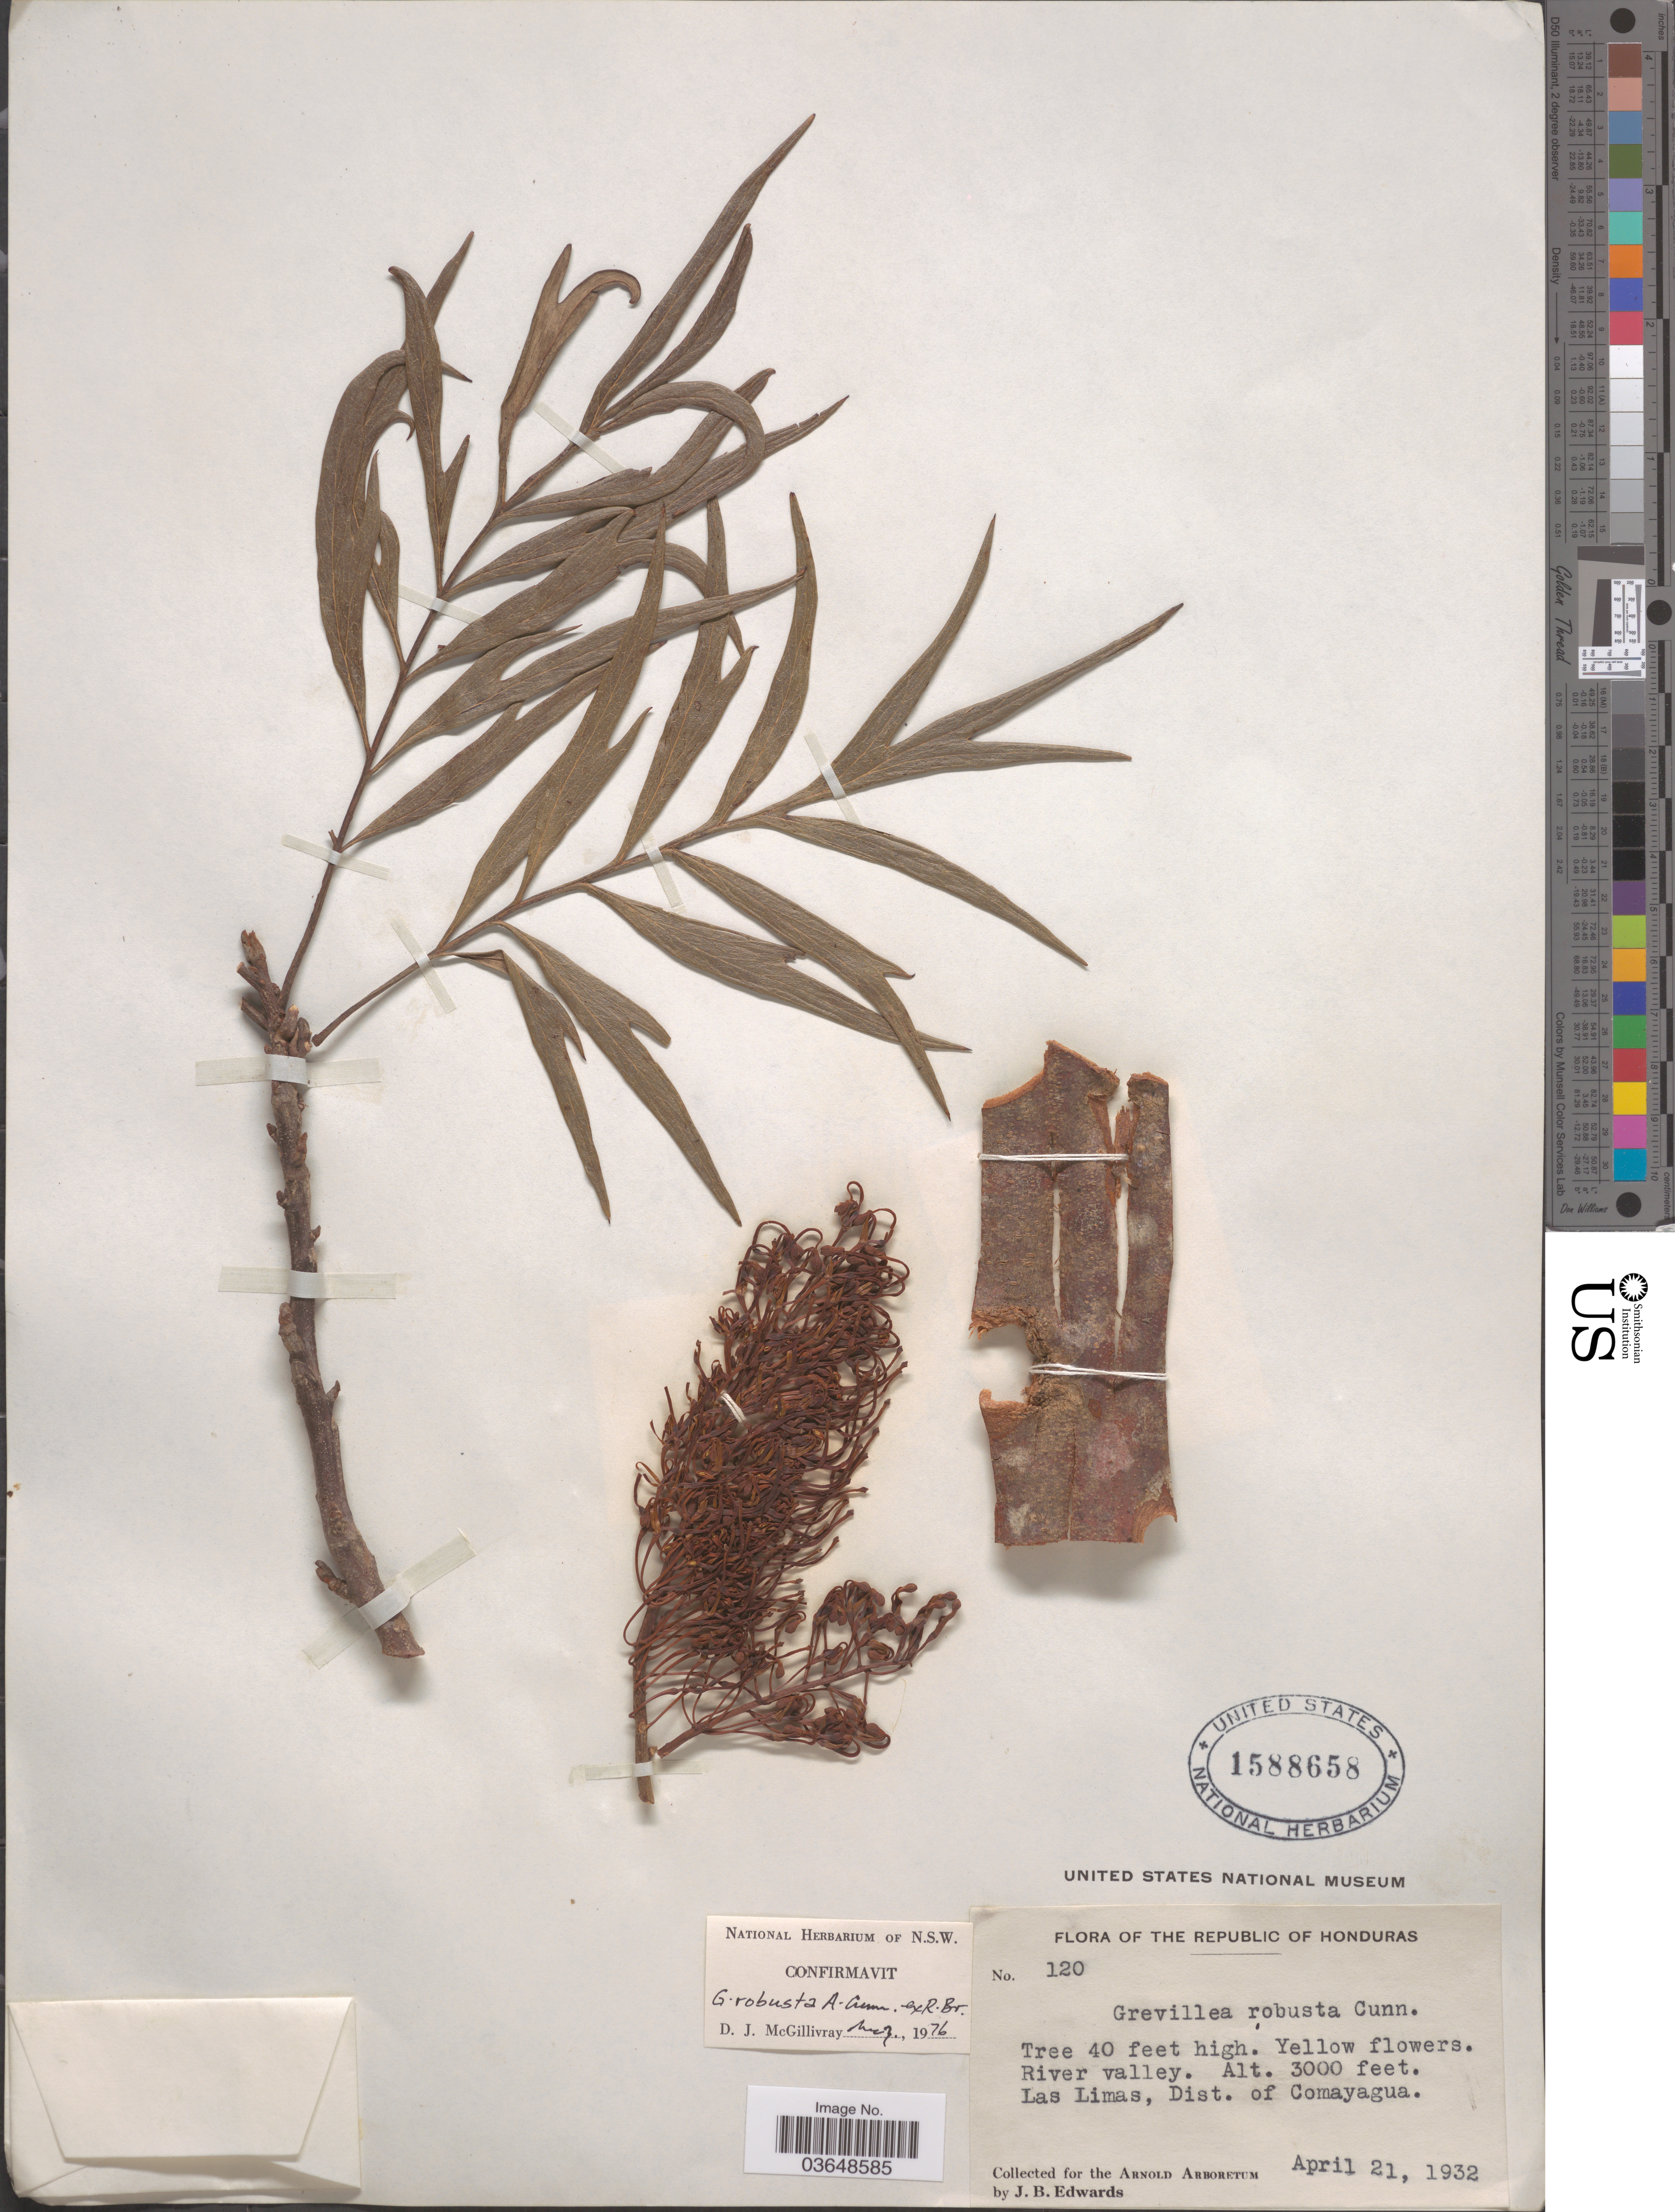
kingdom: Plantae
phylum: Tracheophyta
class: Magnoliopsida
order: Proteales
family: Proteaceae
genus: Grevillea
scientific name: Grevillea robusta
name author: A. Cunn.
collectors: J. B. Edwards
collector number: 120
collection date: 1932-04-21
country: Honduras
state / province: Comayagua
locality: River valley. Las Limas, Dist. of Comayagua.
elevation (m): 914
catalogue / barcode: US 1588658